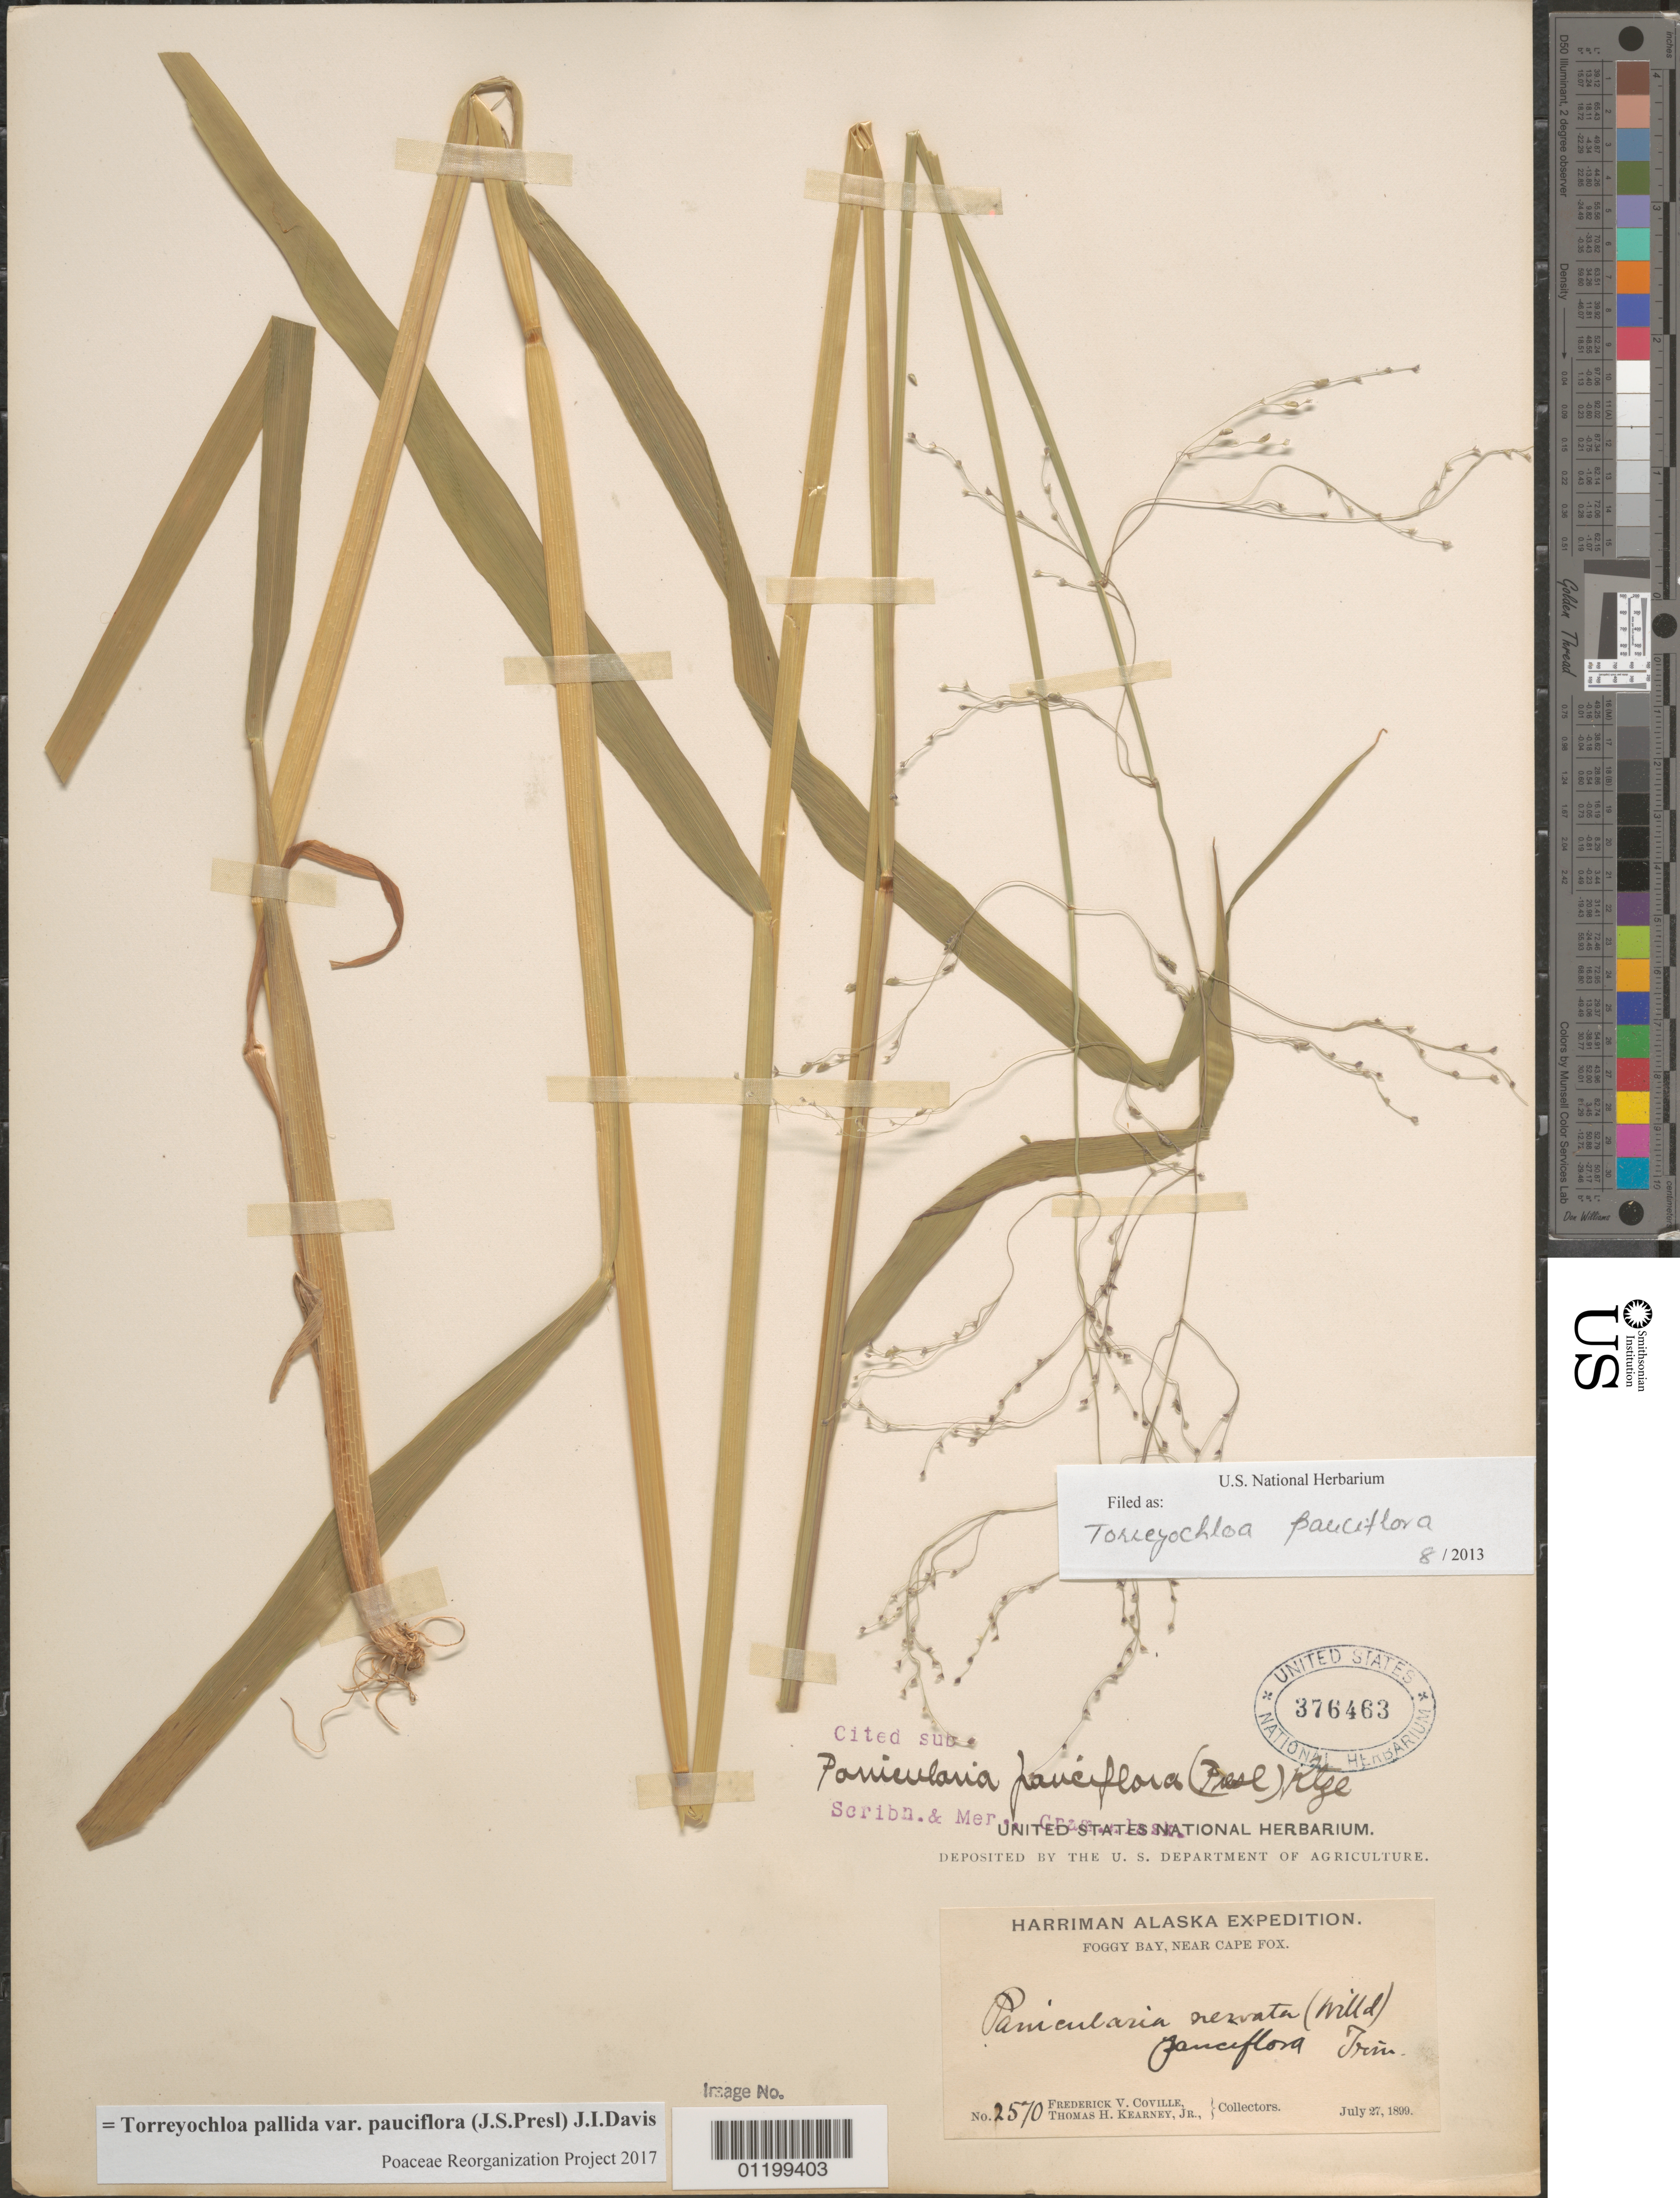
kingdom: Plantae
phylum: Tracheophyta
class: Liliopsida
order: Poales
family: Poaceae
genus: Torreyochloa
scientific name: Torreyochloa pallida var. pauciflora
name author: (J. Presl) J.I. Davis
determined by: Poaceae Reorganization Project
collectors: F. V. Coville & T. H. Kearney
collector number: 2570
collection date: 1899-07-27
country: United States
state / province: Alaska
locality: Foggy Bay, near Cape Fox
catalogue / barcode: US 376463